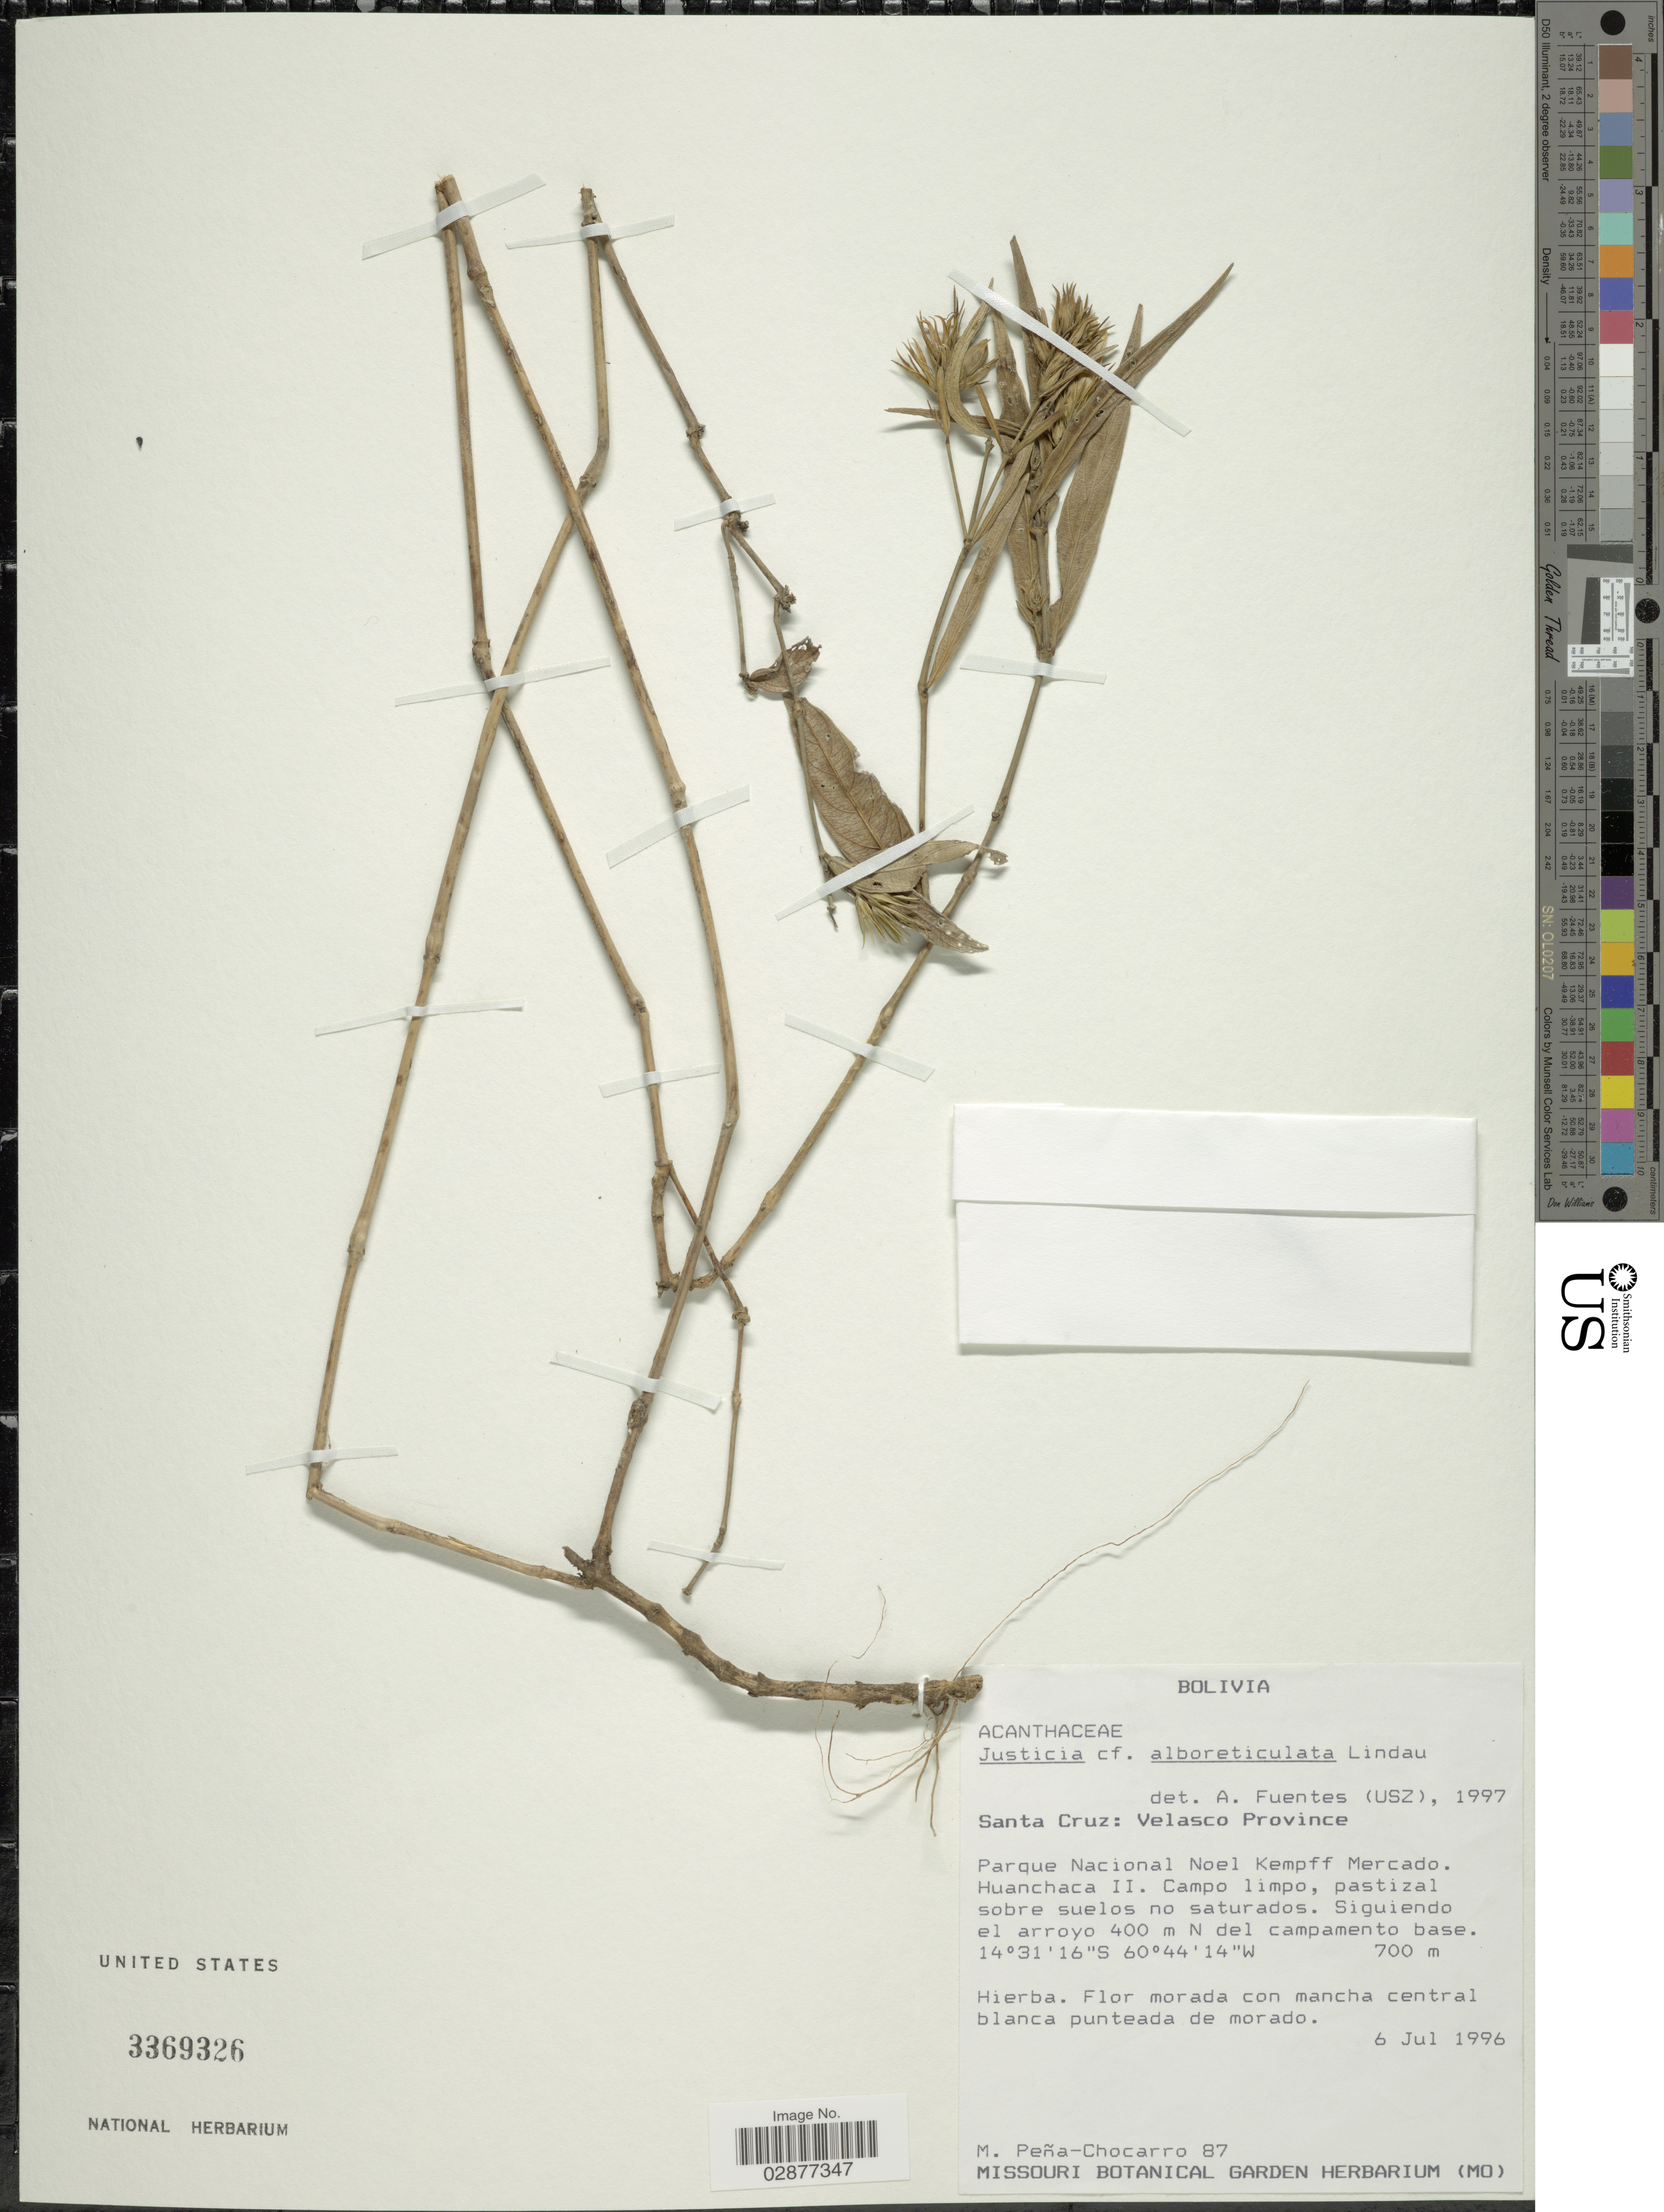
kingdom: Plantae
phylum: Tracheophyta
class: Magnoliopsida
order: Lamiales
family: Acanthaceae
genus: Justicia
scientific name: Justicia asclepiadea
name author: (Nees) Wassh. & C. Ezcurra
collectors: M. Pena Chocarro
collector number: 87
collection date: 1996-07-06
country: Bolivia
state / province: Santa Cruz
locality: Velasco Province. Parque Nacional Noel Kempff Mercado. Huanchaca II. Siguiendo el arroyo 400 m N del campamento base.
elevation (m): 700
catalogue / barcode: US 3369326